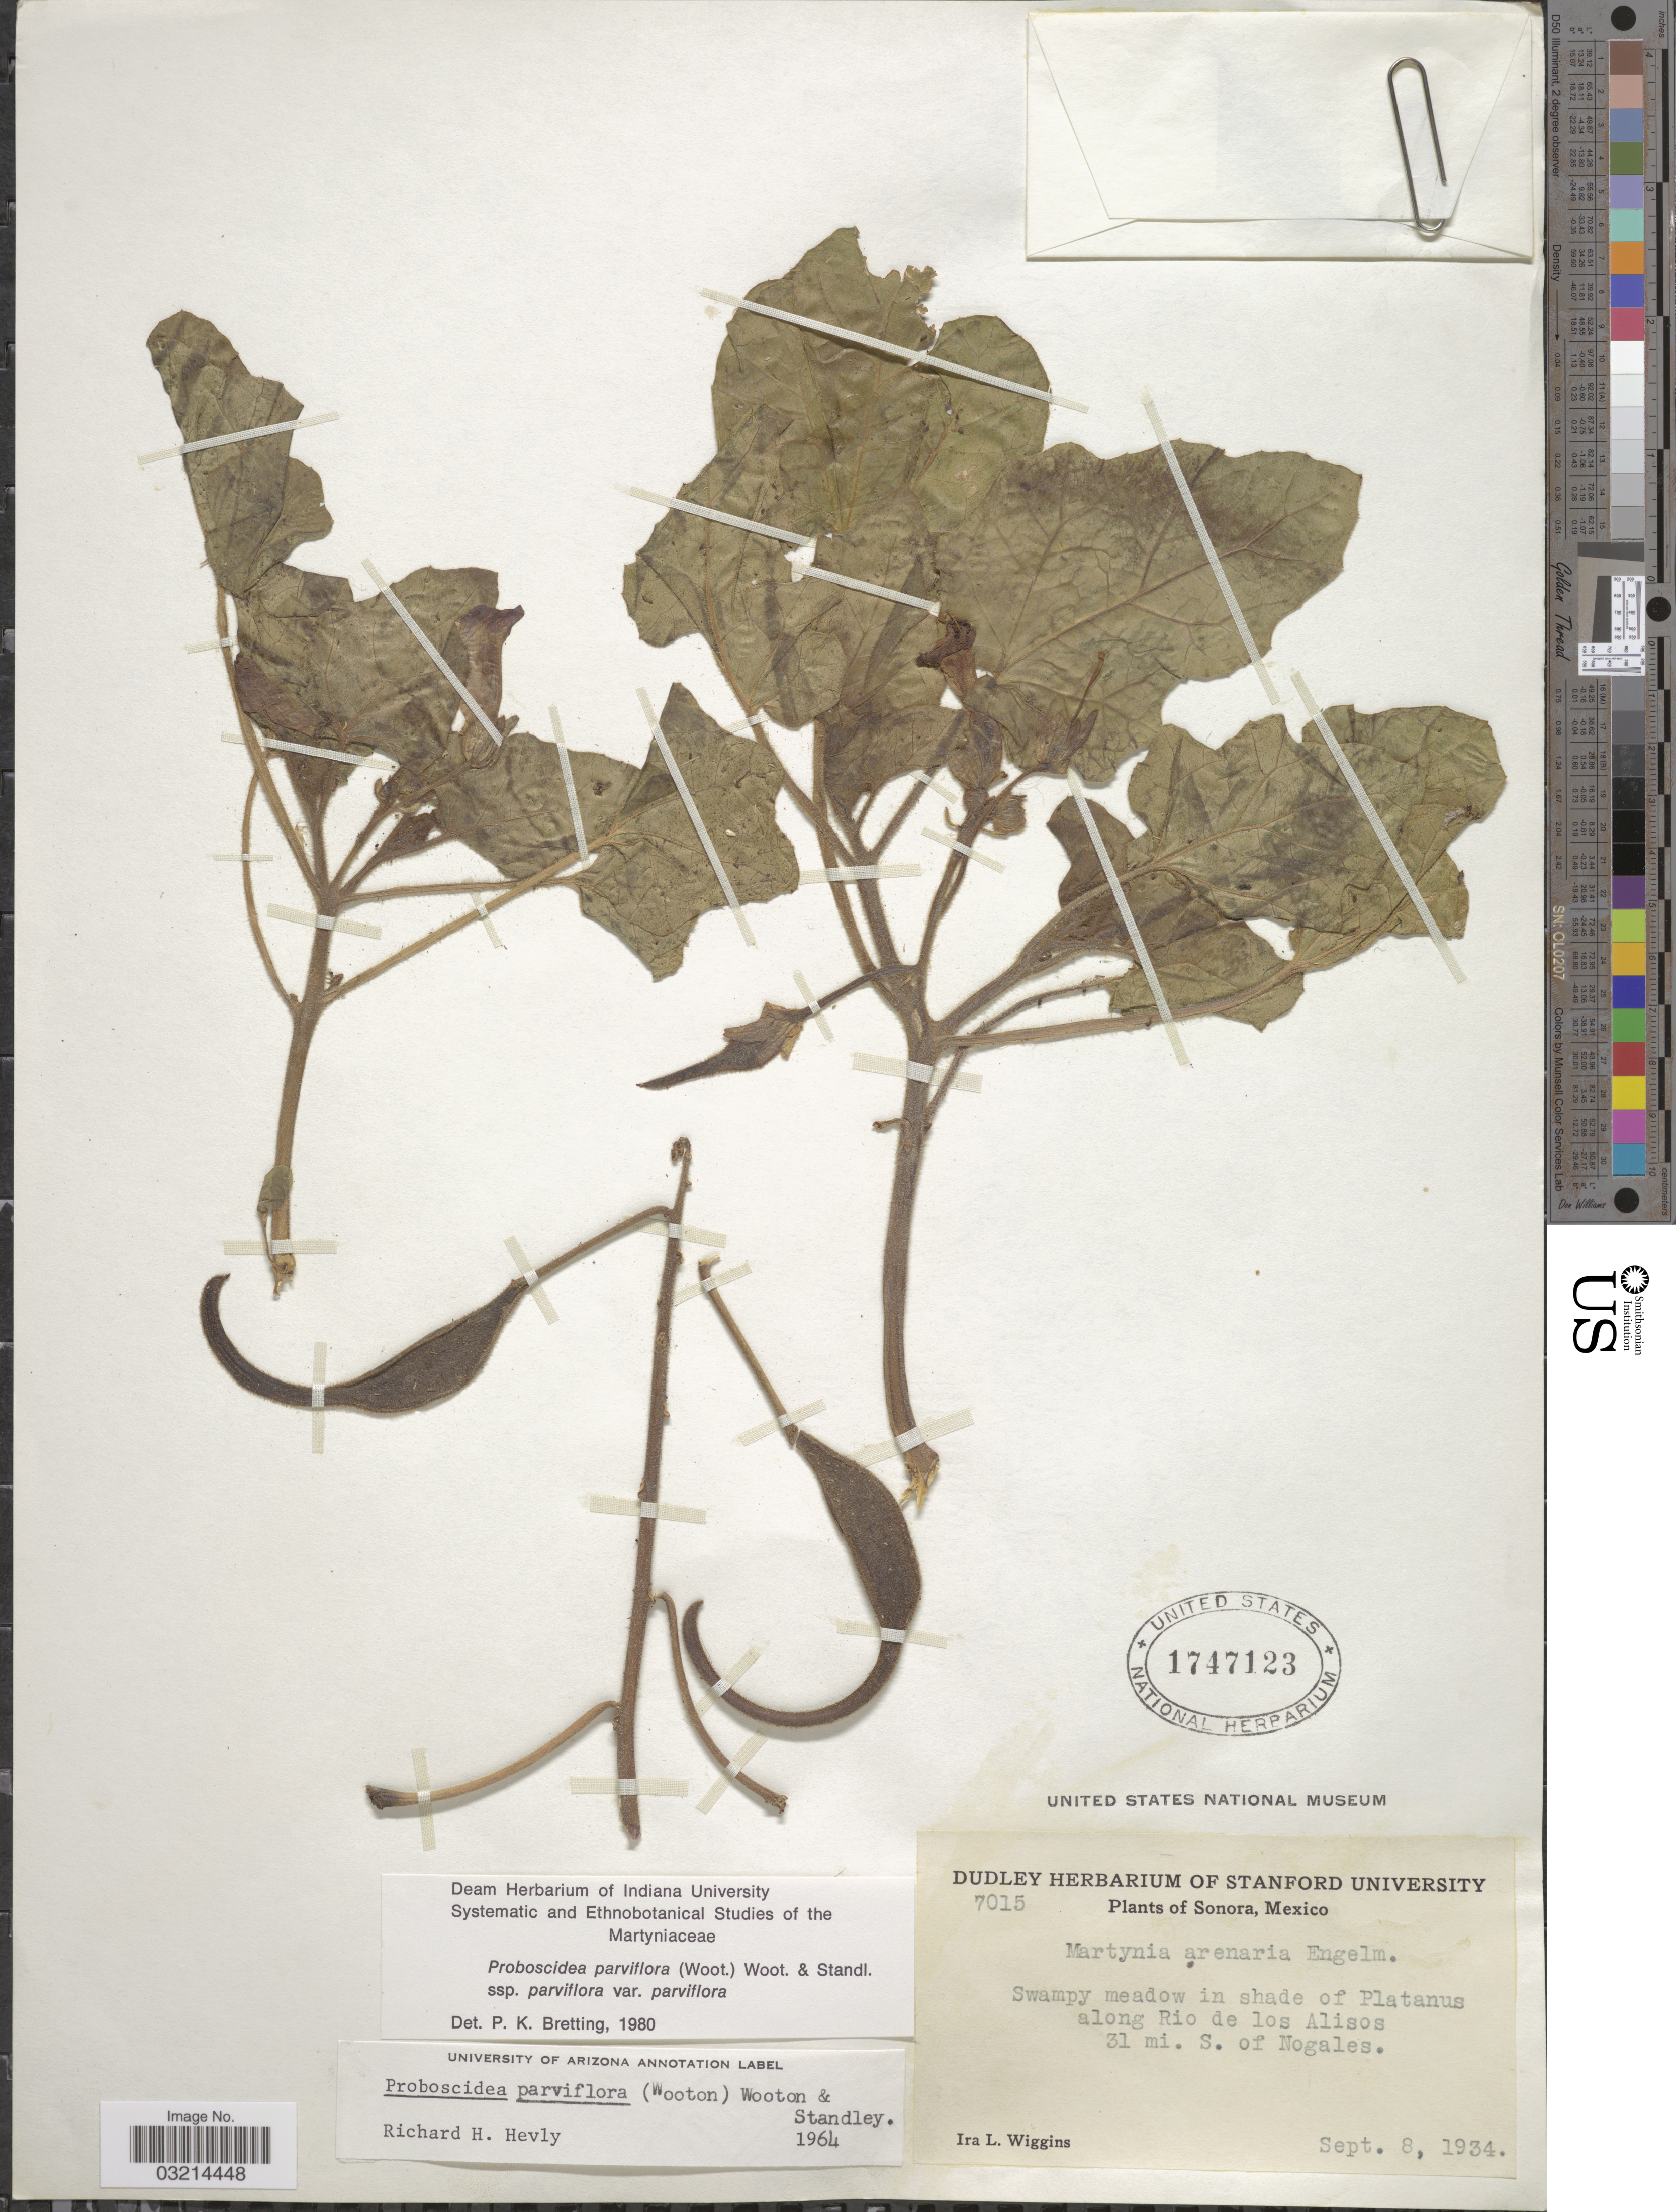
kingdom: Plantae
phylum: Tracheophyta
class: Magnoliopsida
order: Lamiales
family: Martyniaceae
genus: Proboscidea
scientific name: Proboscidea parviflora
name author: (Wooton) Wooton & Standl.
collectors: I. L. Wiggins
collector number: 7015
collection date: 1934-09-08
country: Mexico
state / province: Sonora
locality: Along Rio de los Alisos, 31 mi. S. of Nogales.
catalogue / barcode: US 1747123